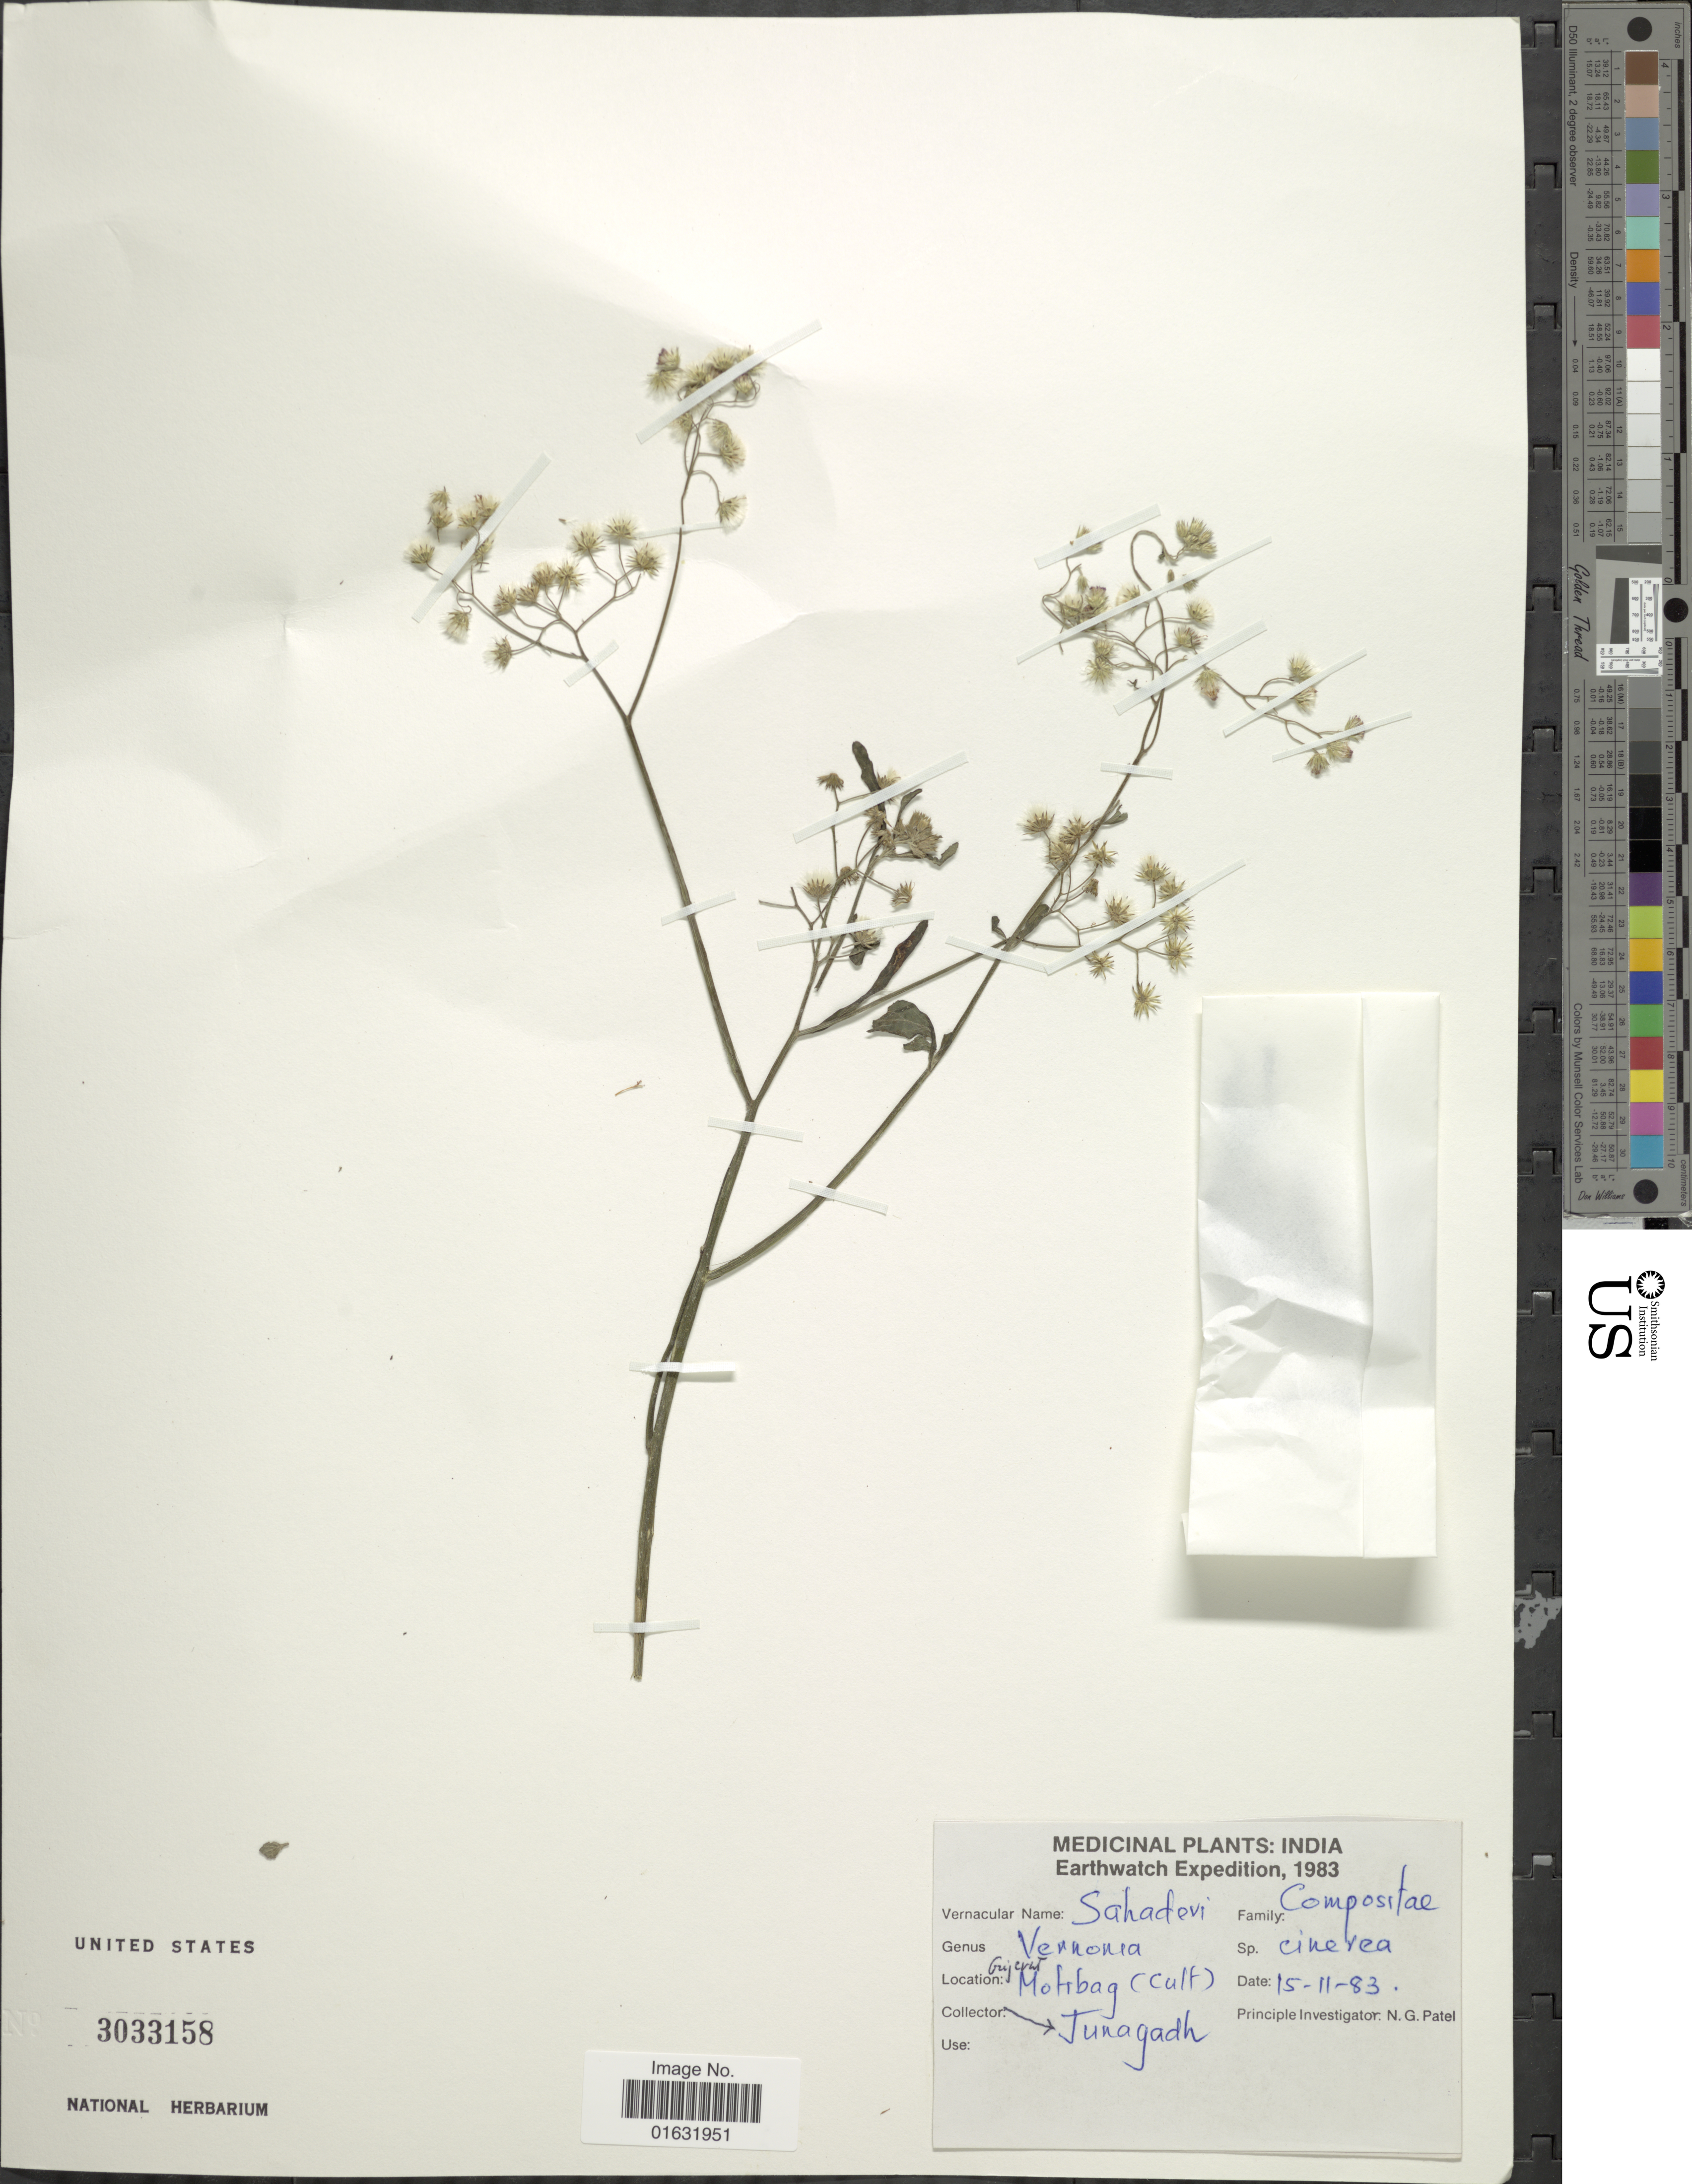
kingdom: Plantae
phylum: Tracheophyta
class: Magnoliopsida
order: Asterales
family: Asteraceae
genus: Cyanthillium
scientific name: Cyanthillium cinereum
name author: (L.) H. Rob.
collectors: Junagadh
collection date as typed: Transcribed d/m/y: 15/2/83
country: India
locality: Gujeri, Motibag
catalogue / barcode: US 3033158